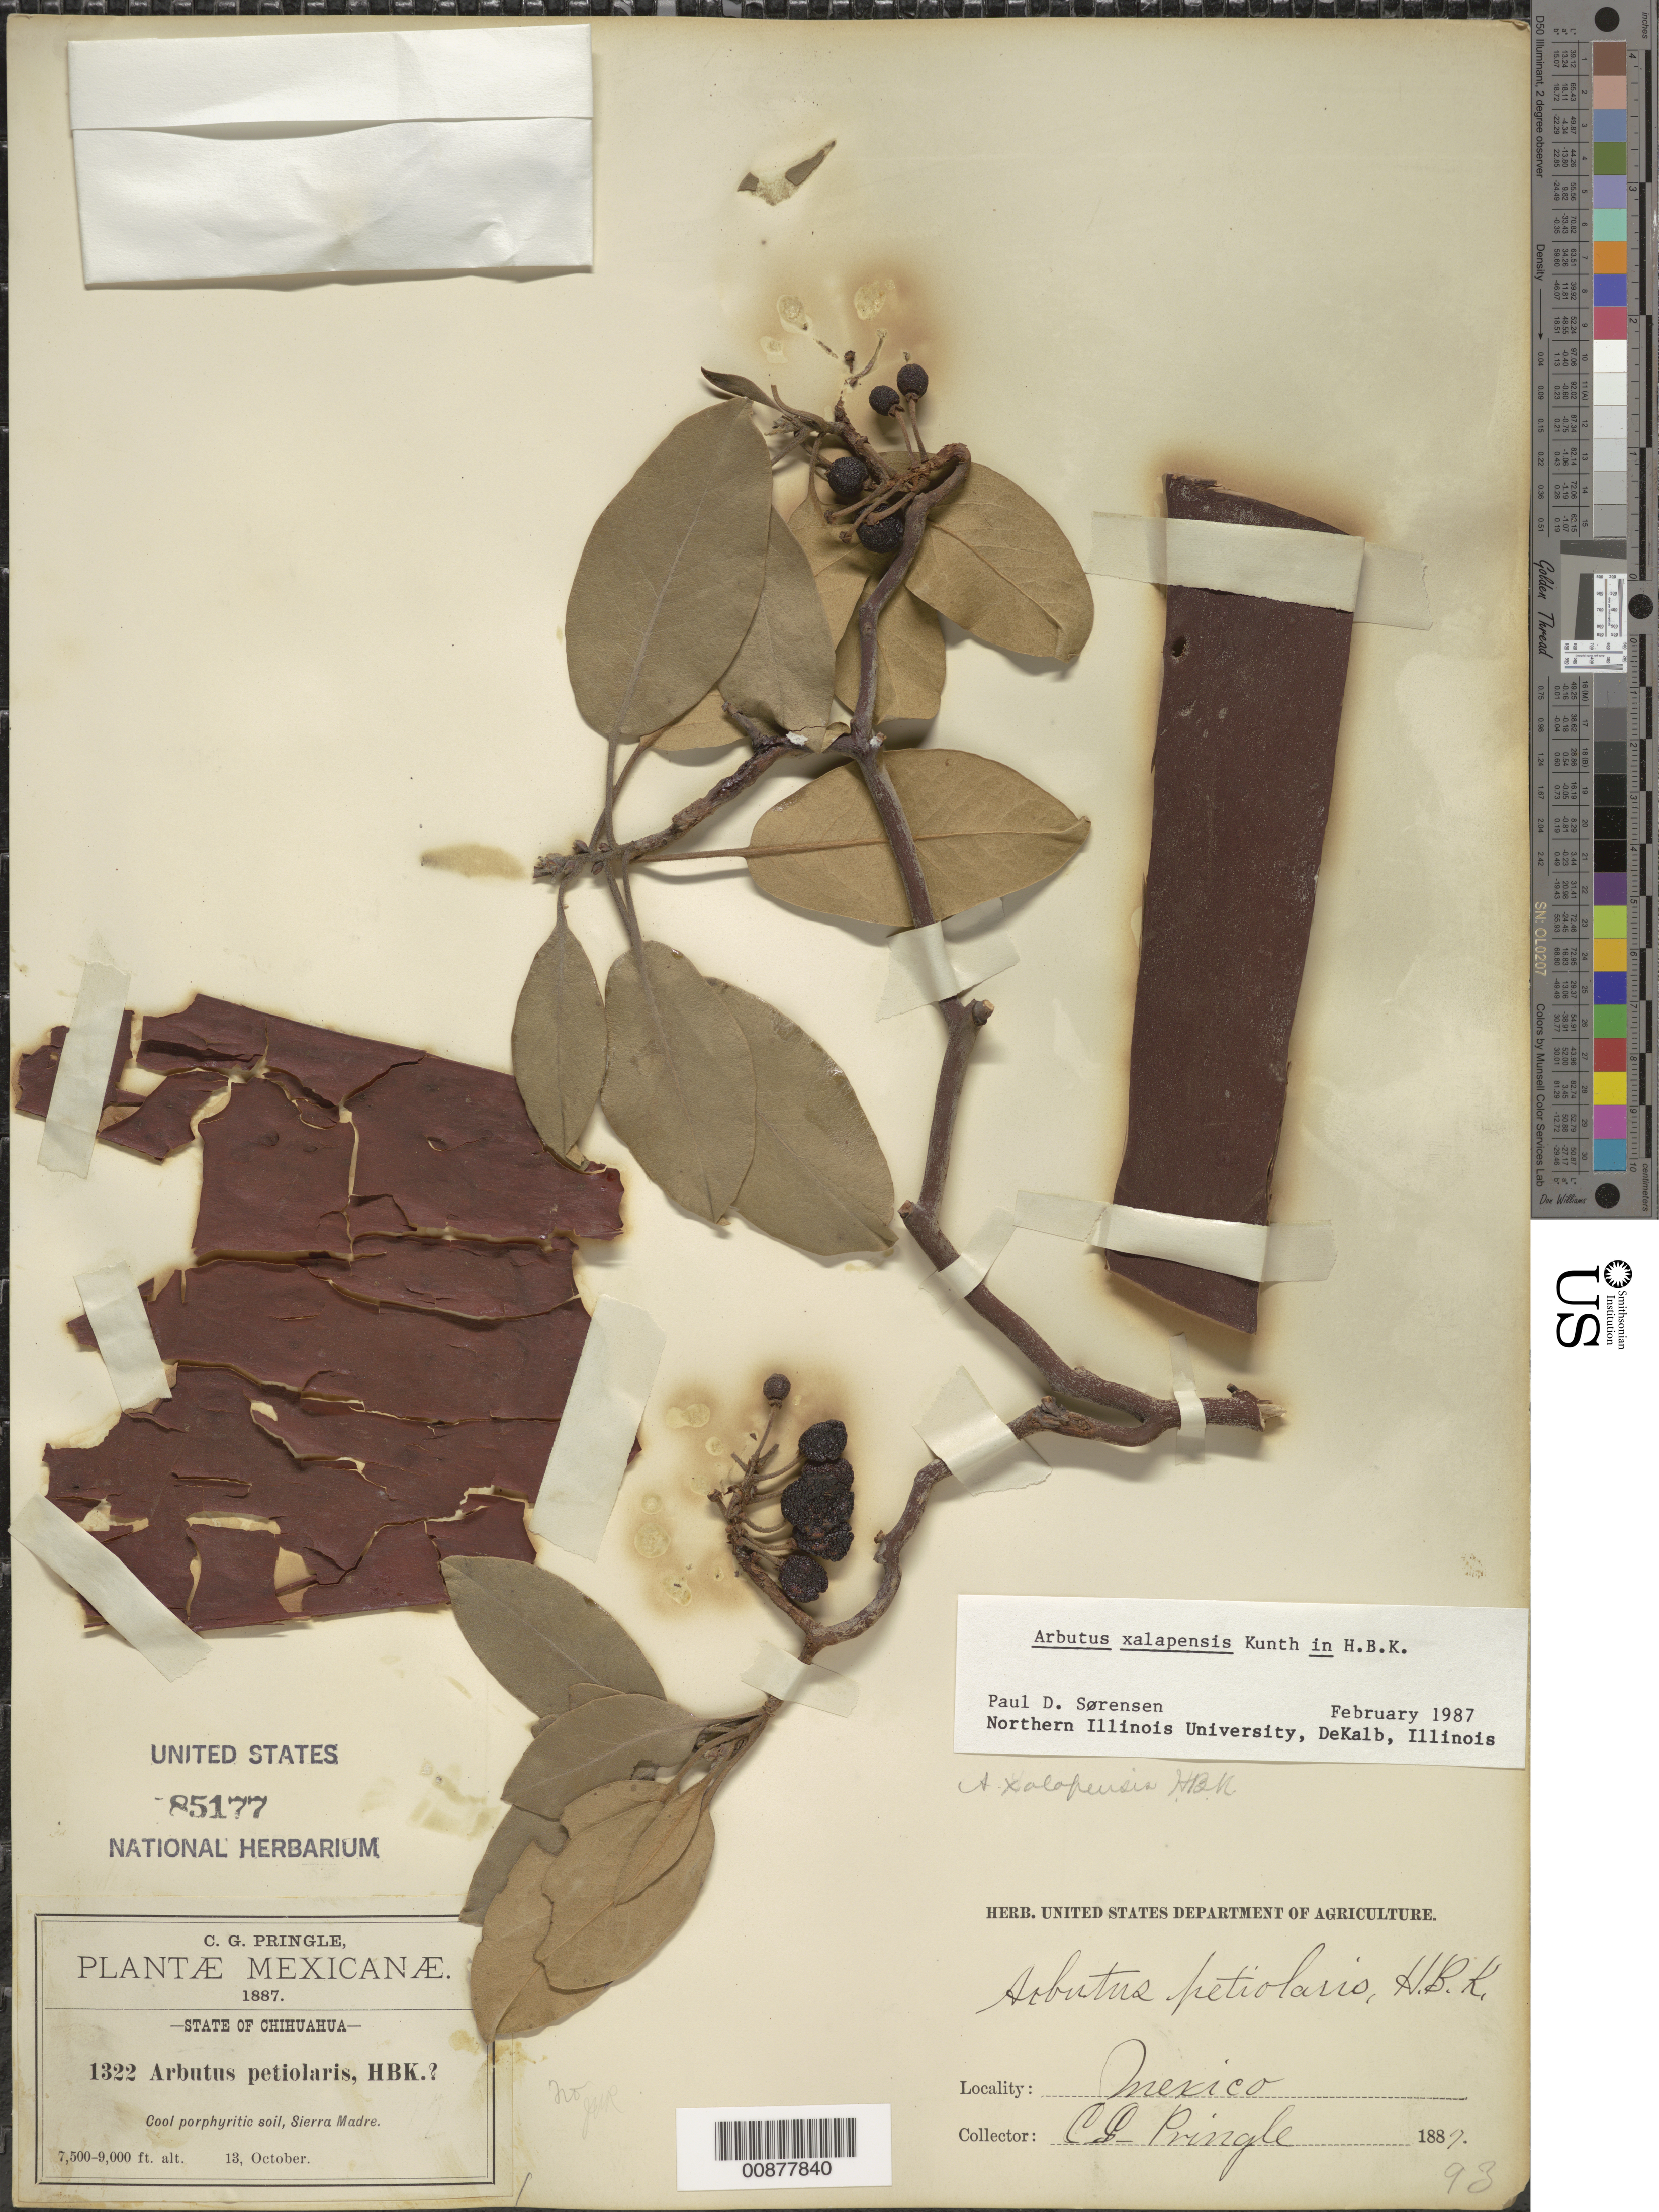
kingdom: Plantae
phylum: Tracheophyta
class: Magnoliopsida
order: Ericales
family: Ericaceae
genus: Arbutus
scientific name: Arbutus xalapensis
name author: Kunth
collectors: C. G. Pringle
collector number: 1322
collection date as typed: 13 Oct 1887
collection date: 1887-10-13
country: Mexico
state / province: Chihuahua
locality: Sierra Madre, Chihuahua.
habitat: Cool porphyritic soil.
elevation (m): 2286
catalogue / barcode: US 85177